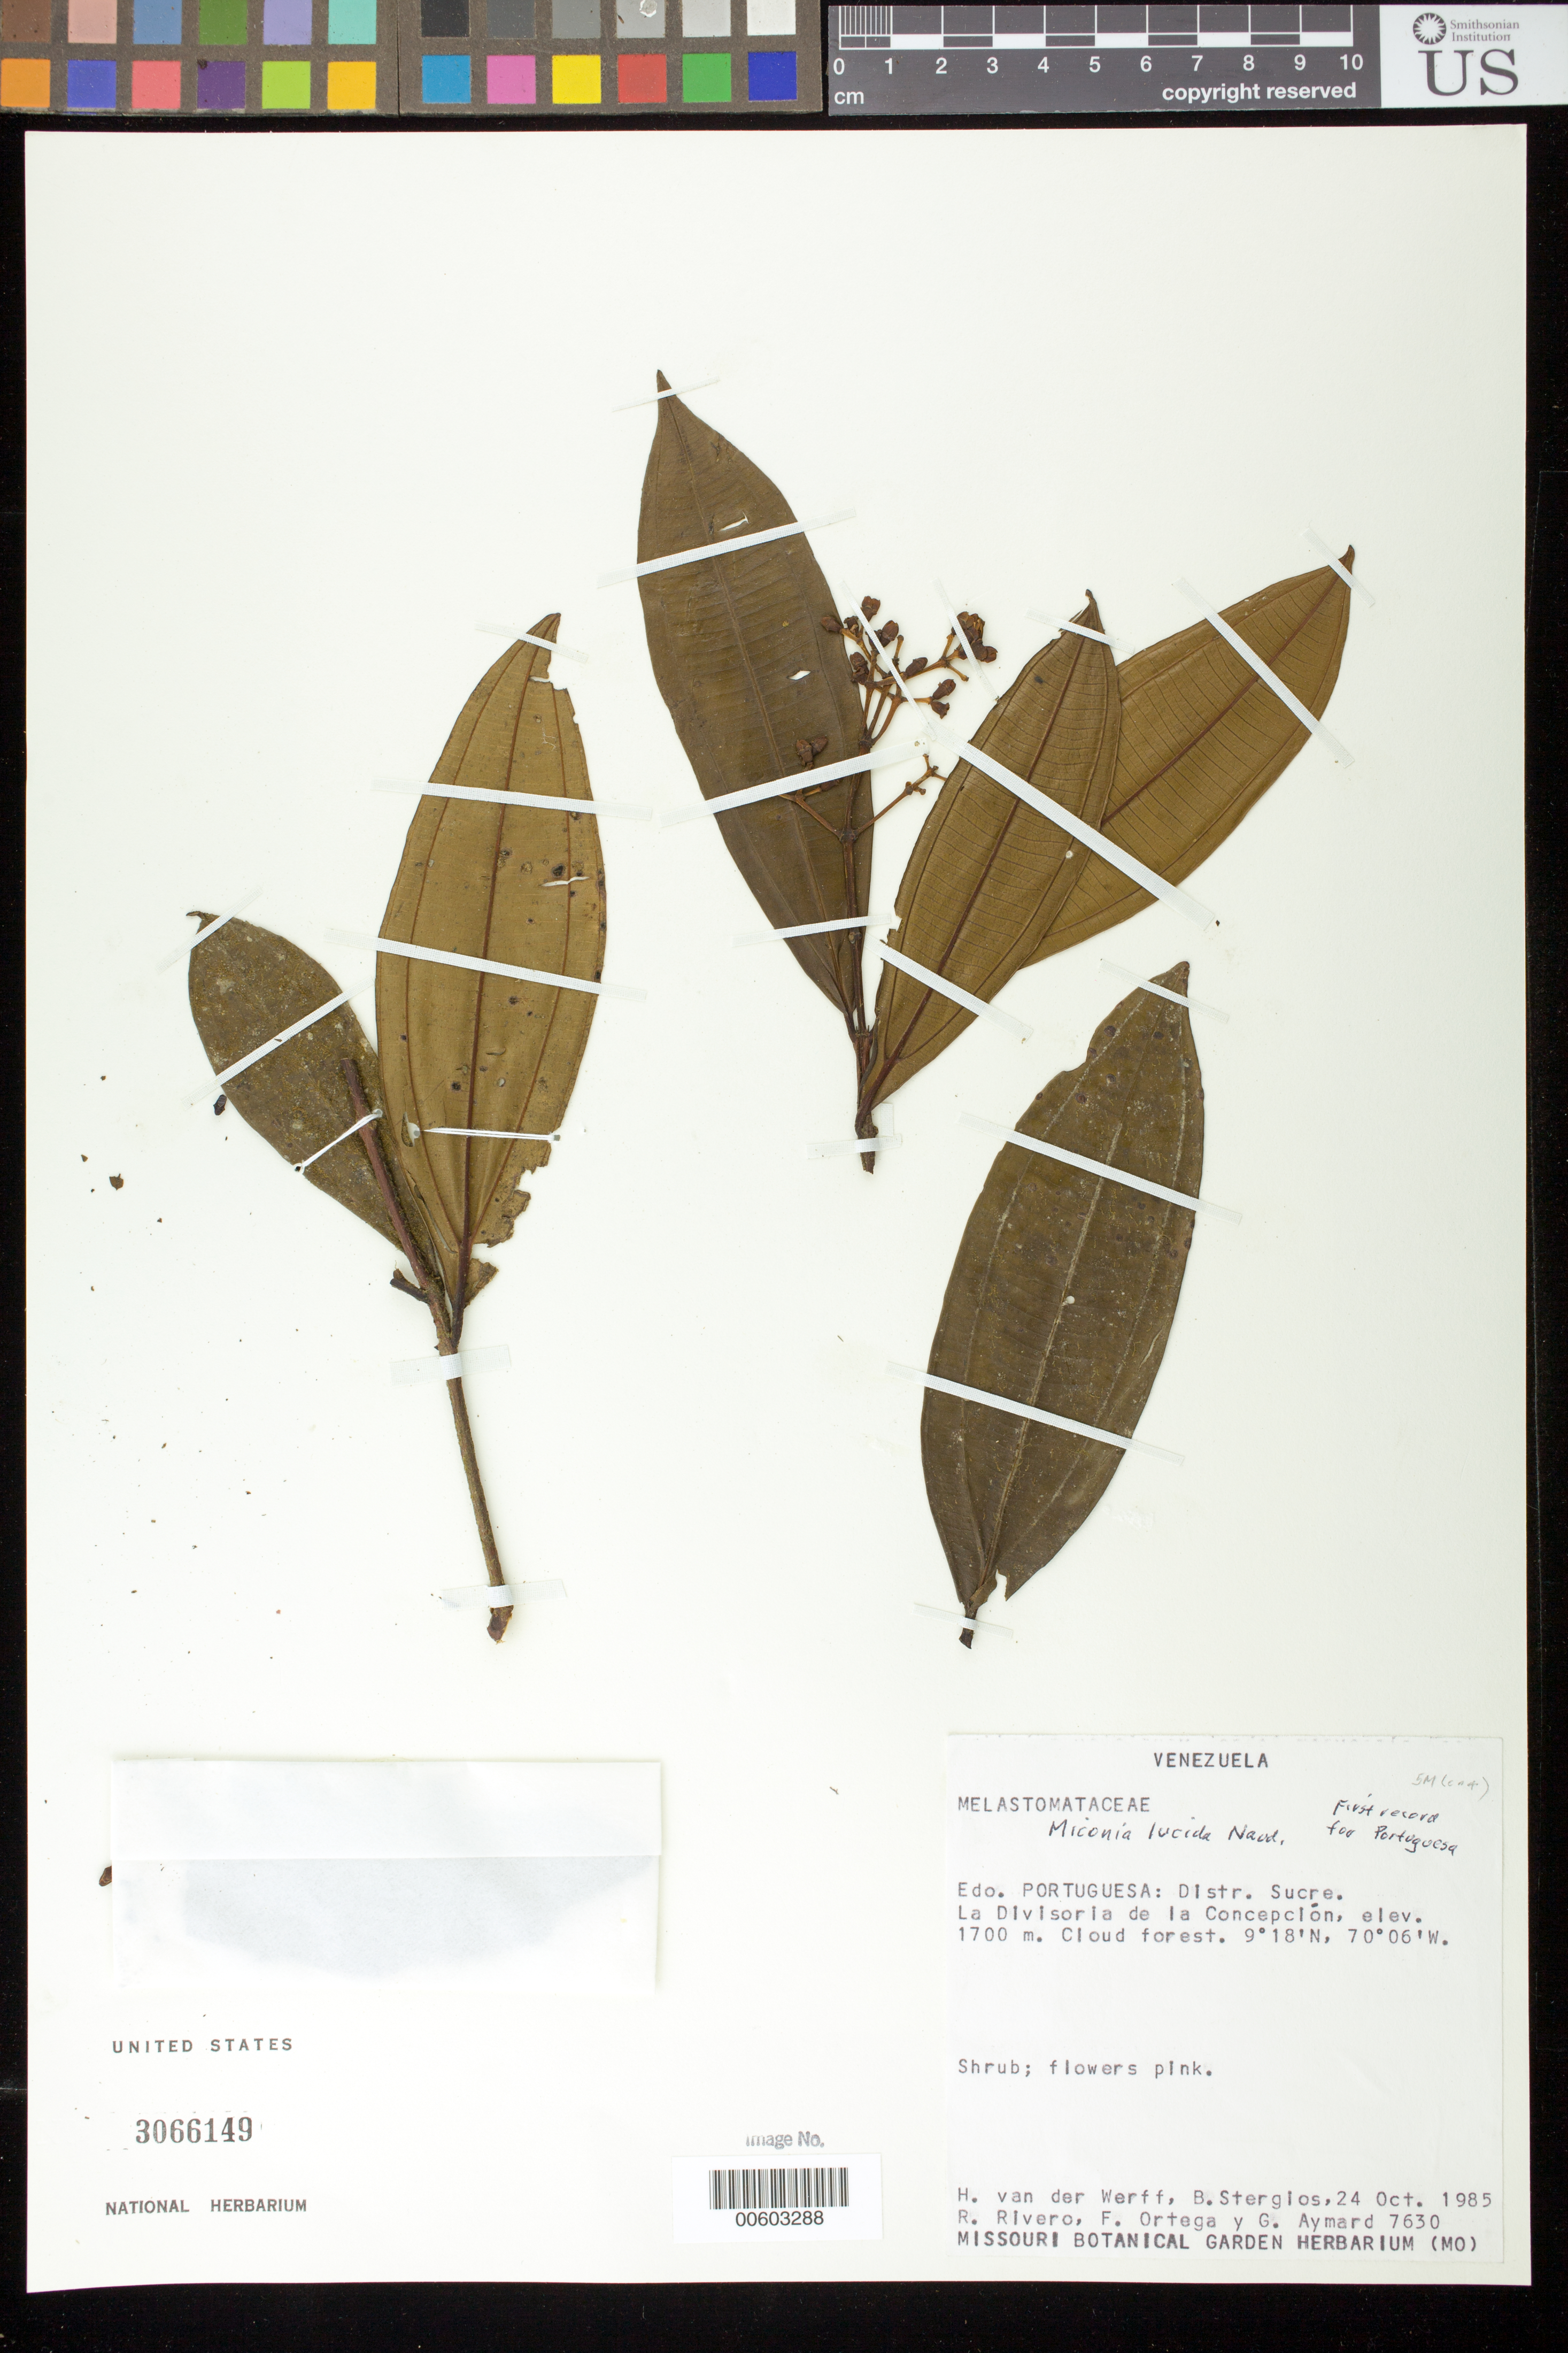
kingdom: Plantae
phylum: Tracheophyta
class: Magnoliopsida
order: Myrtales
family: Melastomataceae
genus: Miconia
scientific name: Miconia lucida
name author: Naudin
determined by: Wurdack, John J., (US), US (UNITED STATES)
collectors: H. van der Werff, B. G. Stergios, R. Rivero, F. J. Ortega & G. A. Aymard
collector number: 7630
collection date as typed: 24 Oct 1985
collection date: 1985-10-24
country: Venezuela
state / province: Portuguesa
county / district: Sucre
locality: La Divisoria de la Concepción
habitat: Cloud forest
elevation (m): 1700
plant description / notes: MO, PORT, US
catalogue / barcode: US 3066149